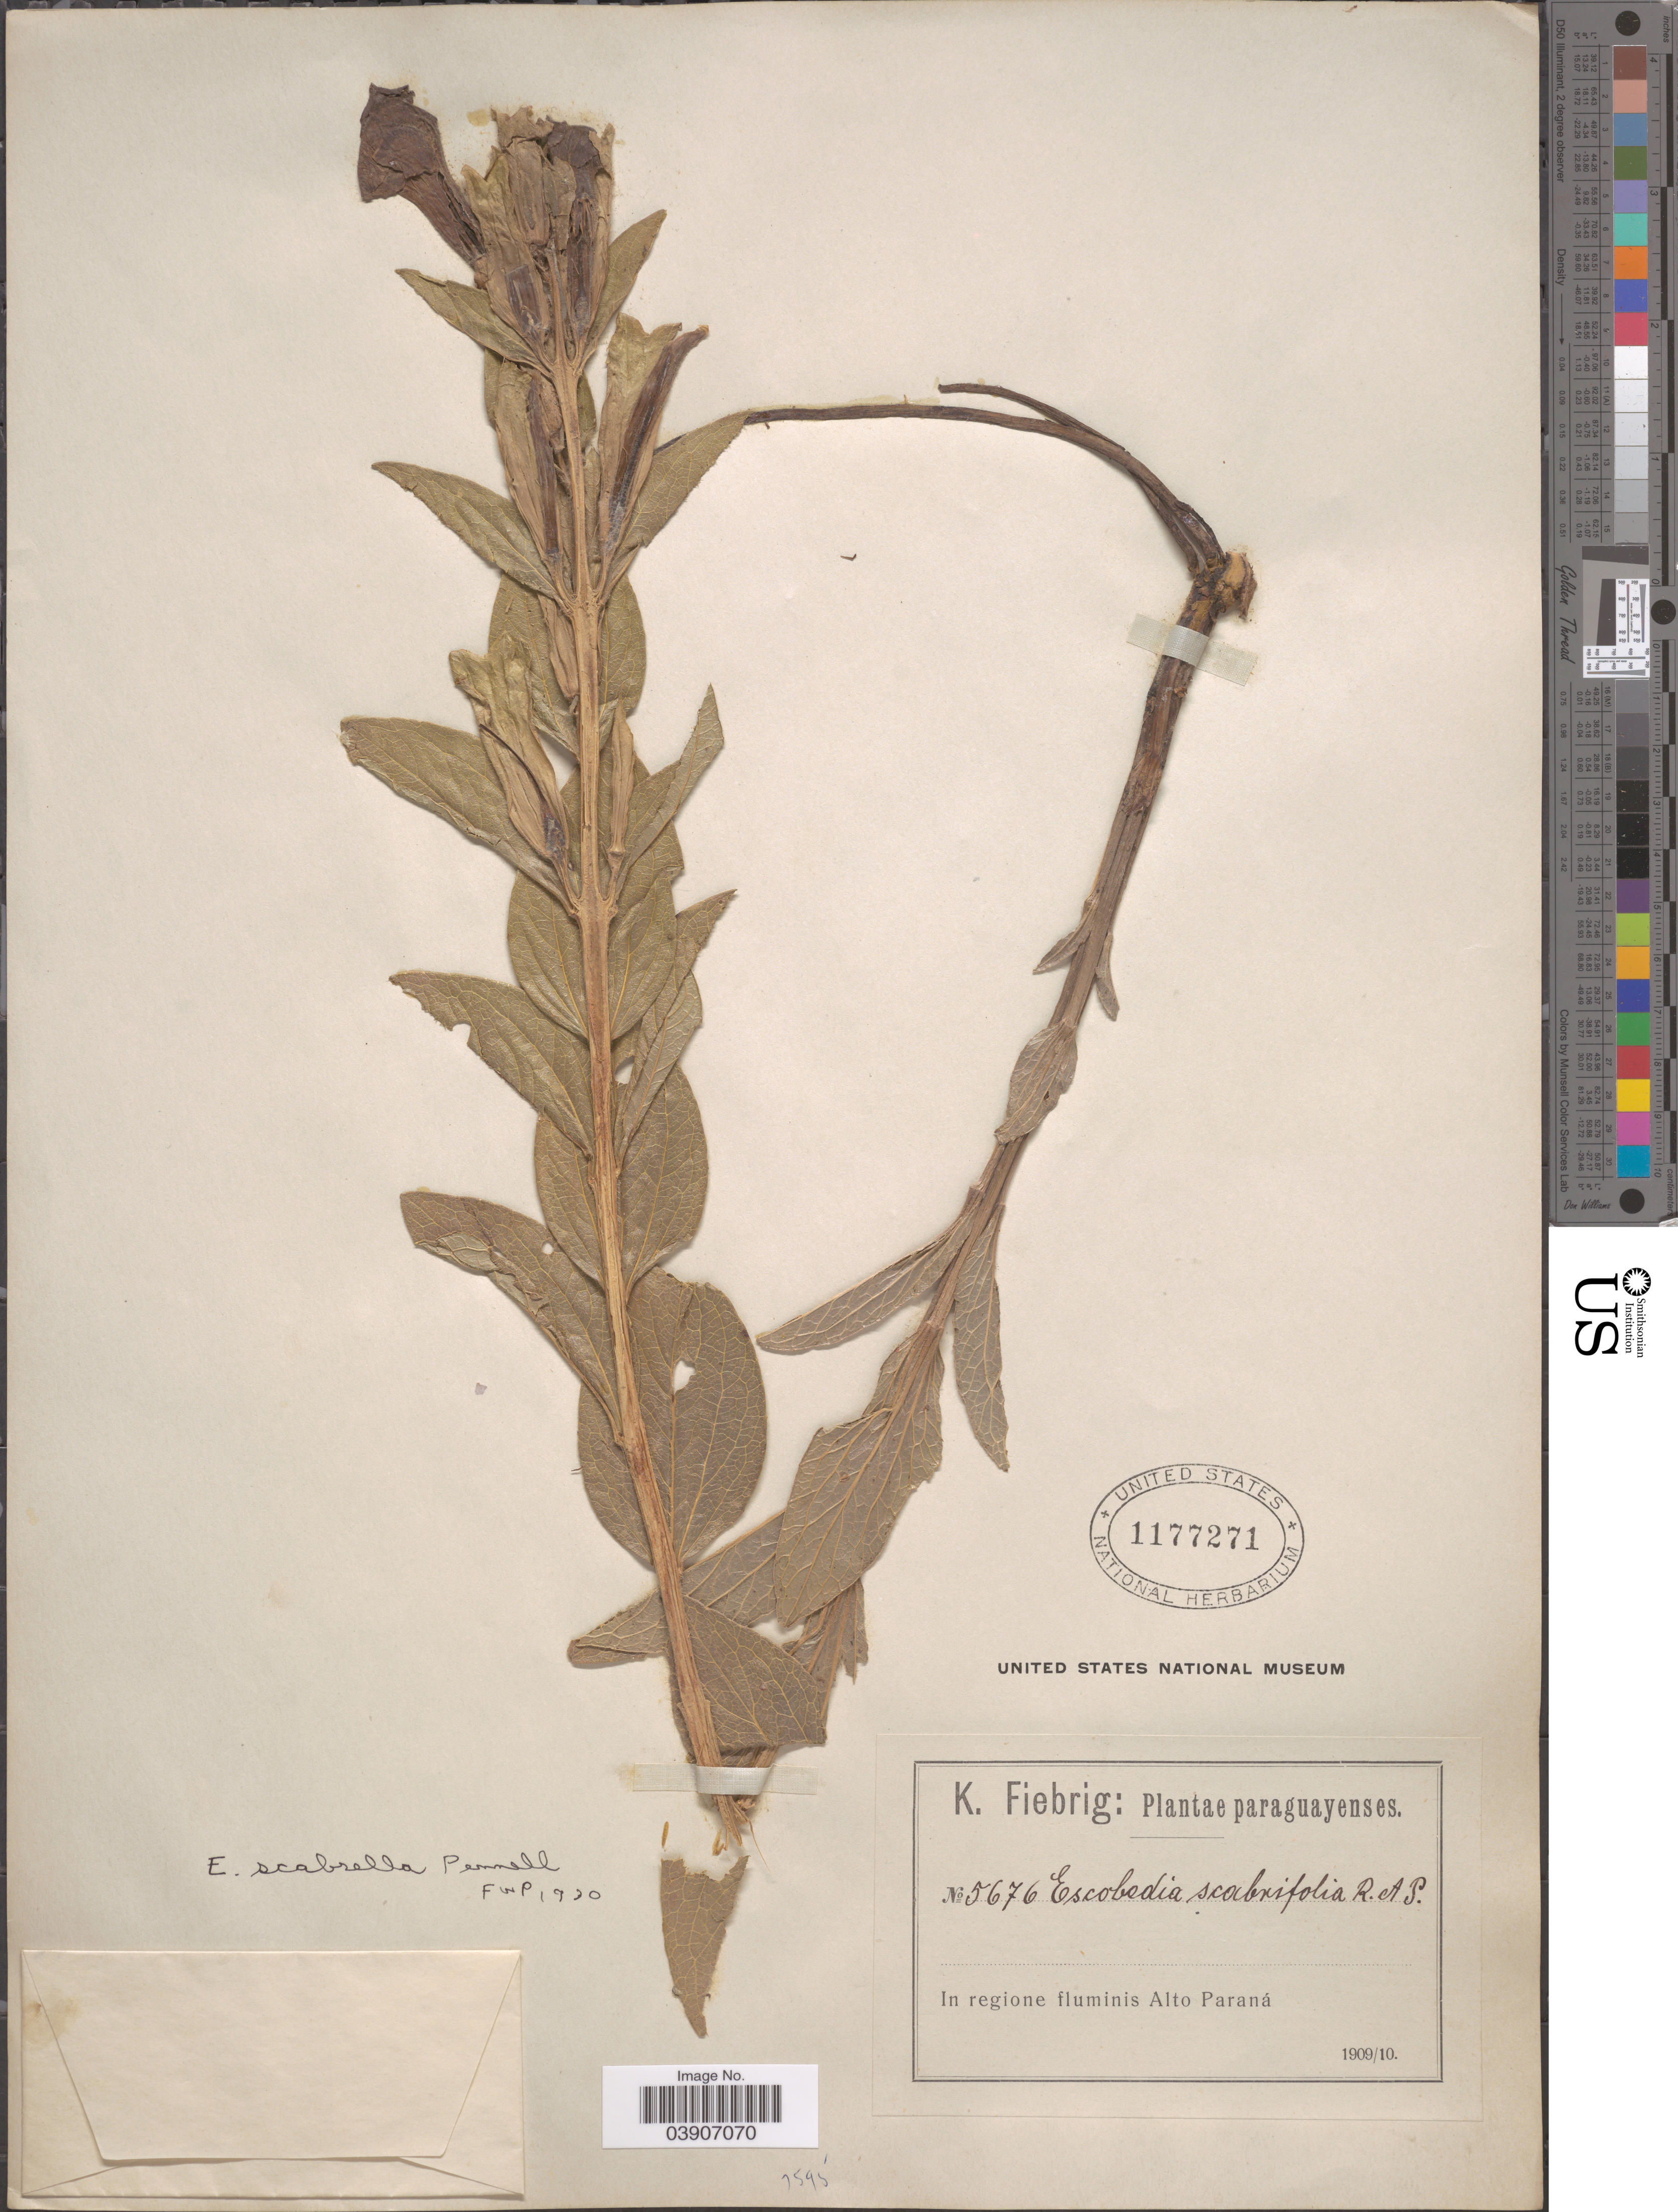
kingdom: Plantae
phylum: Tracheophyta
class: Magnoliopsida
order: Lamiales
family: Orobanchaceae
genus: Escobedia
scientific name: Escobedia scabrifolia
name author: Ruiz & Pav.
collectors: K. Fiebrig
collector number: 5676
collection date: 1909/1910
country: Paraguay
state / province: Alto Parana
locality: In regione fluminis Alto Paraná.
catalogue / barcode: US 1177271